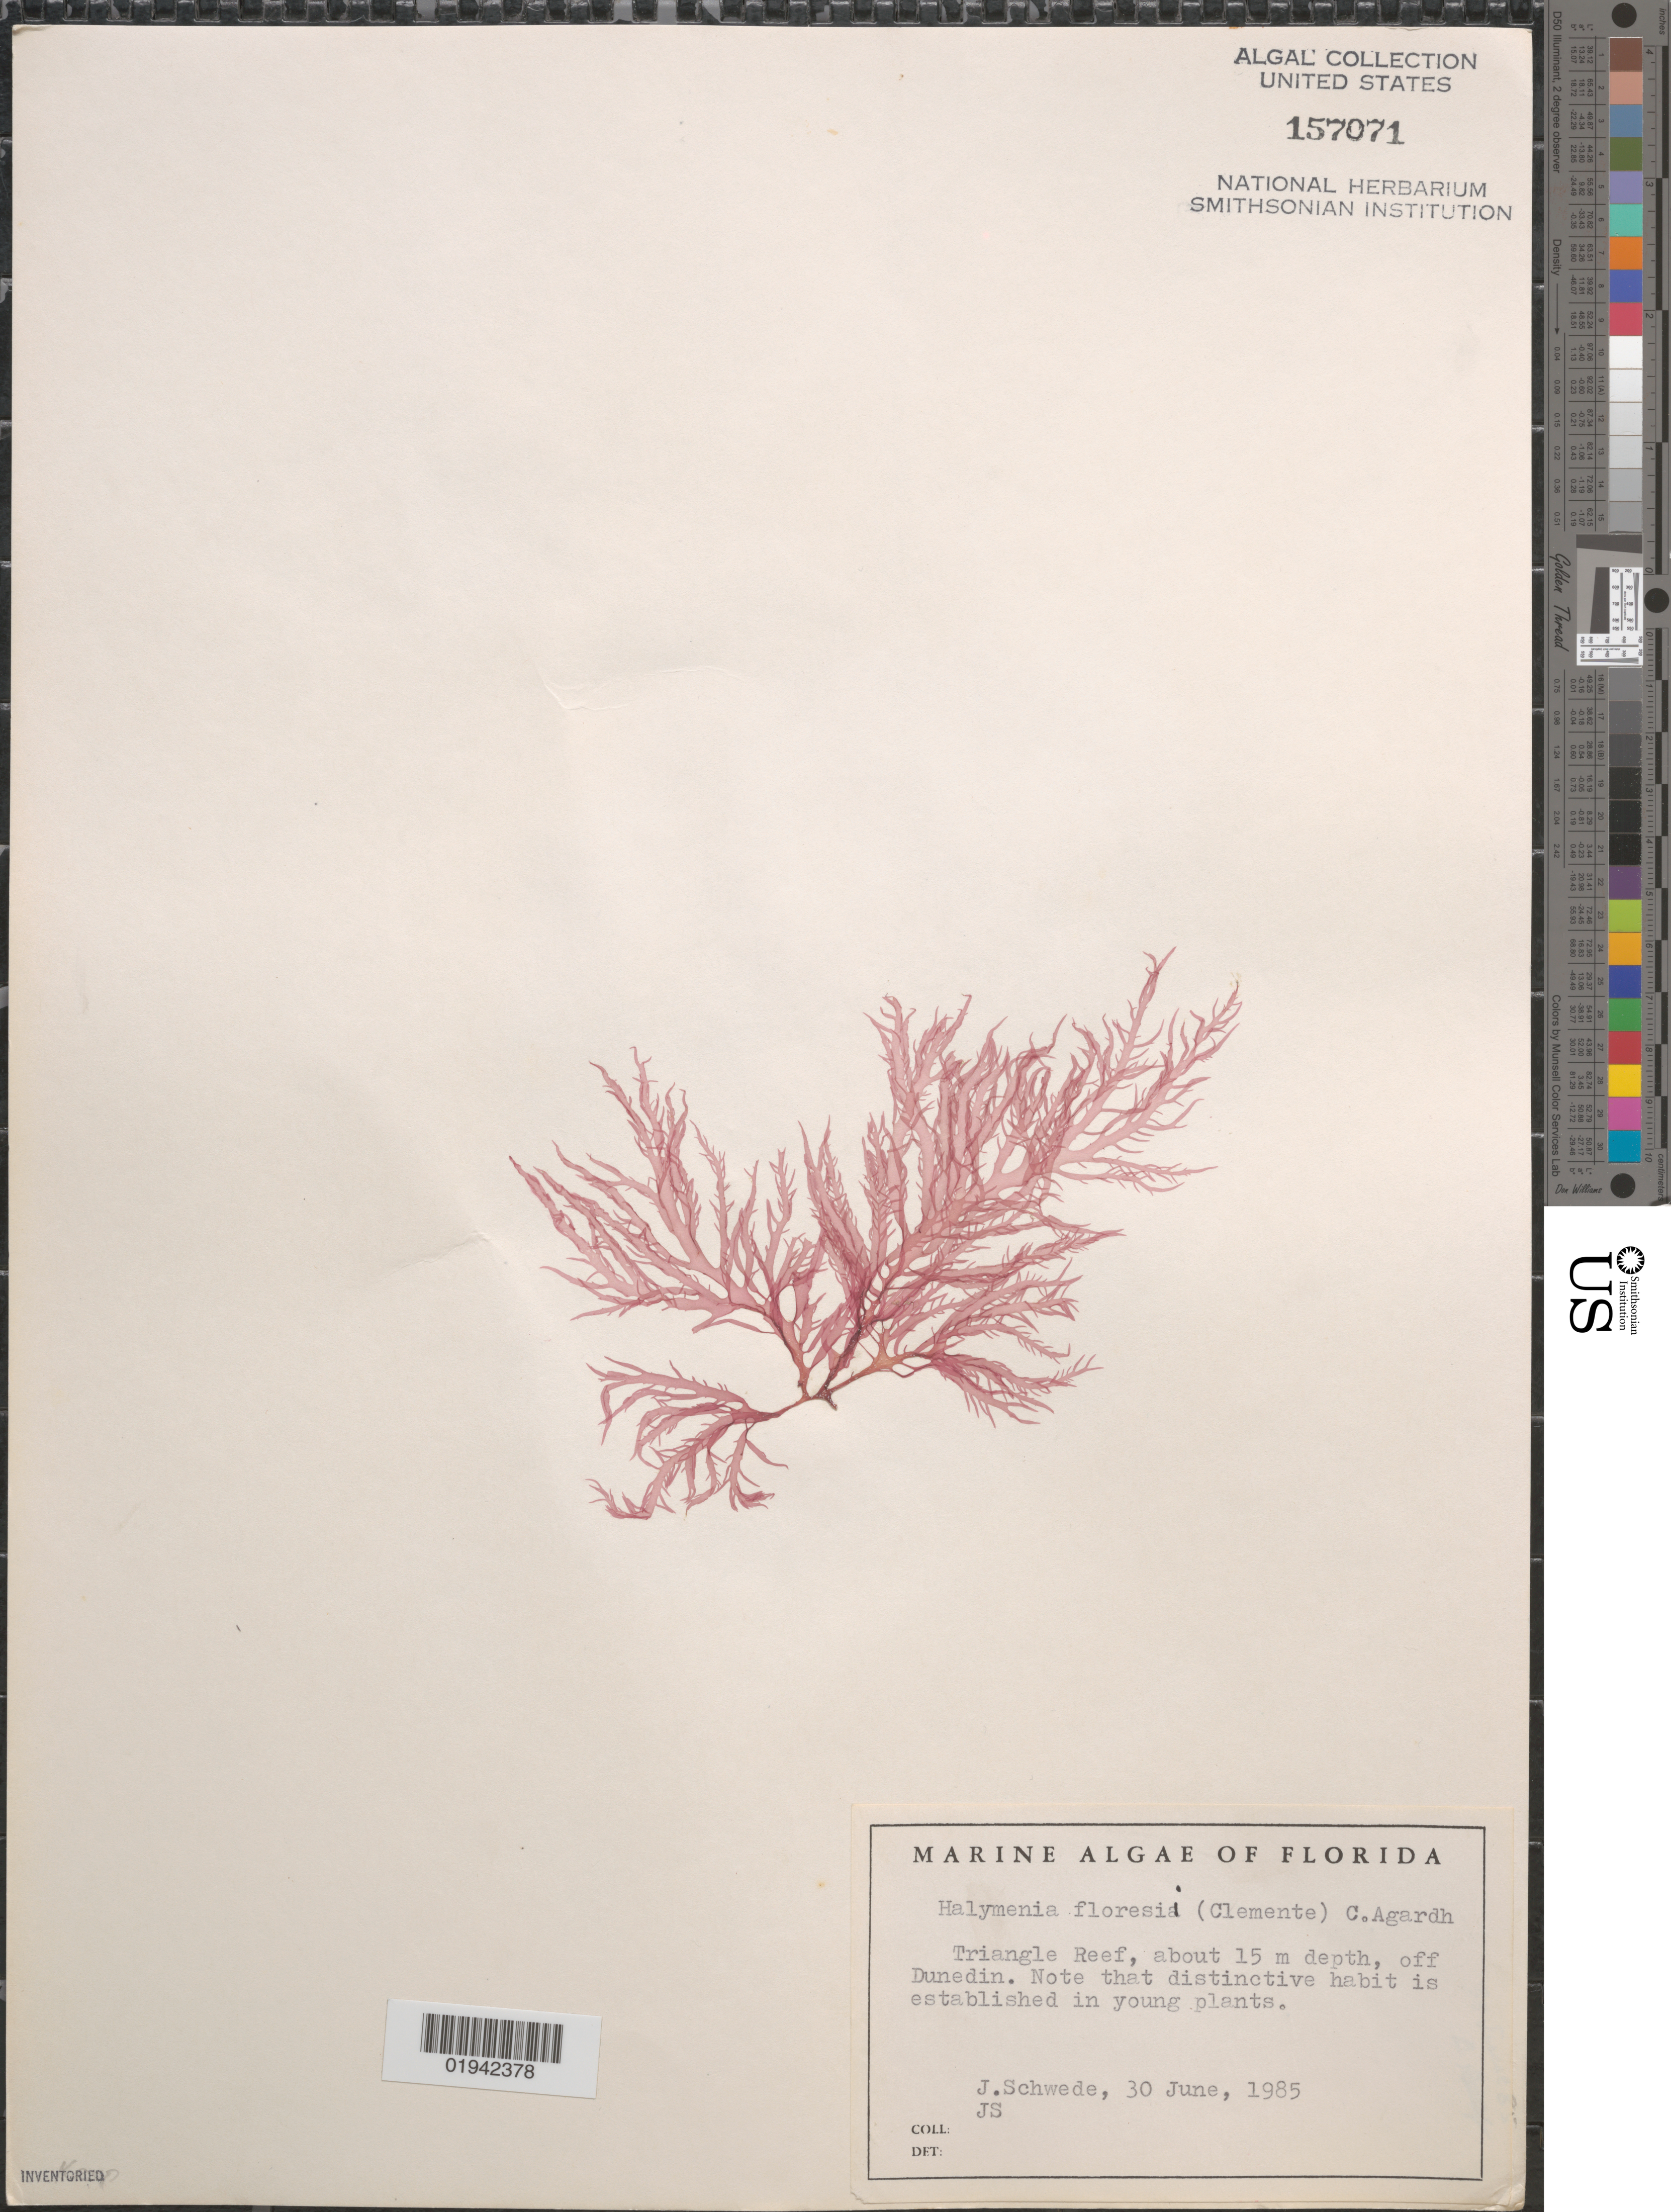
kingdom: Plantae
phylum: Rhodophyta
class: Florideophyceae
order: Halymeniales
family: Halymeniaceae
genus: Halymenia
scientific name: Halymenia floresii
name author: (Clemente) C. Agardh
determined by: Schwede, J., (UNITED STATES)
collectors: J. Schwede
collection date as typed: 30 Jun 1985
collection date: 1985-06-30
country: United States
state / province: Florida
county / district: Pinellas County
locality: Triangle Reef, off Dunedin, Tampa Bay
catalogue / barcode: US 157071